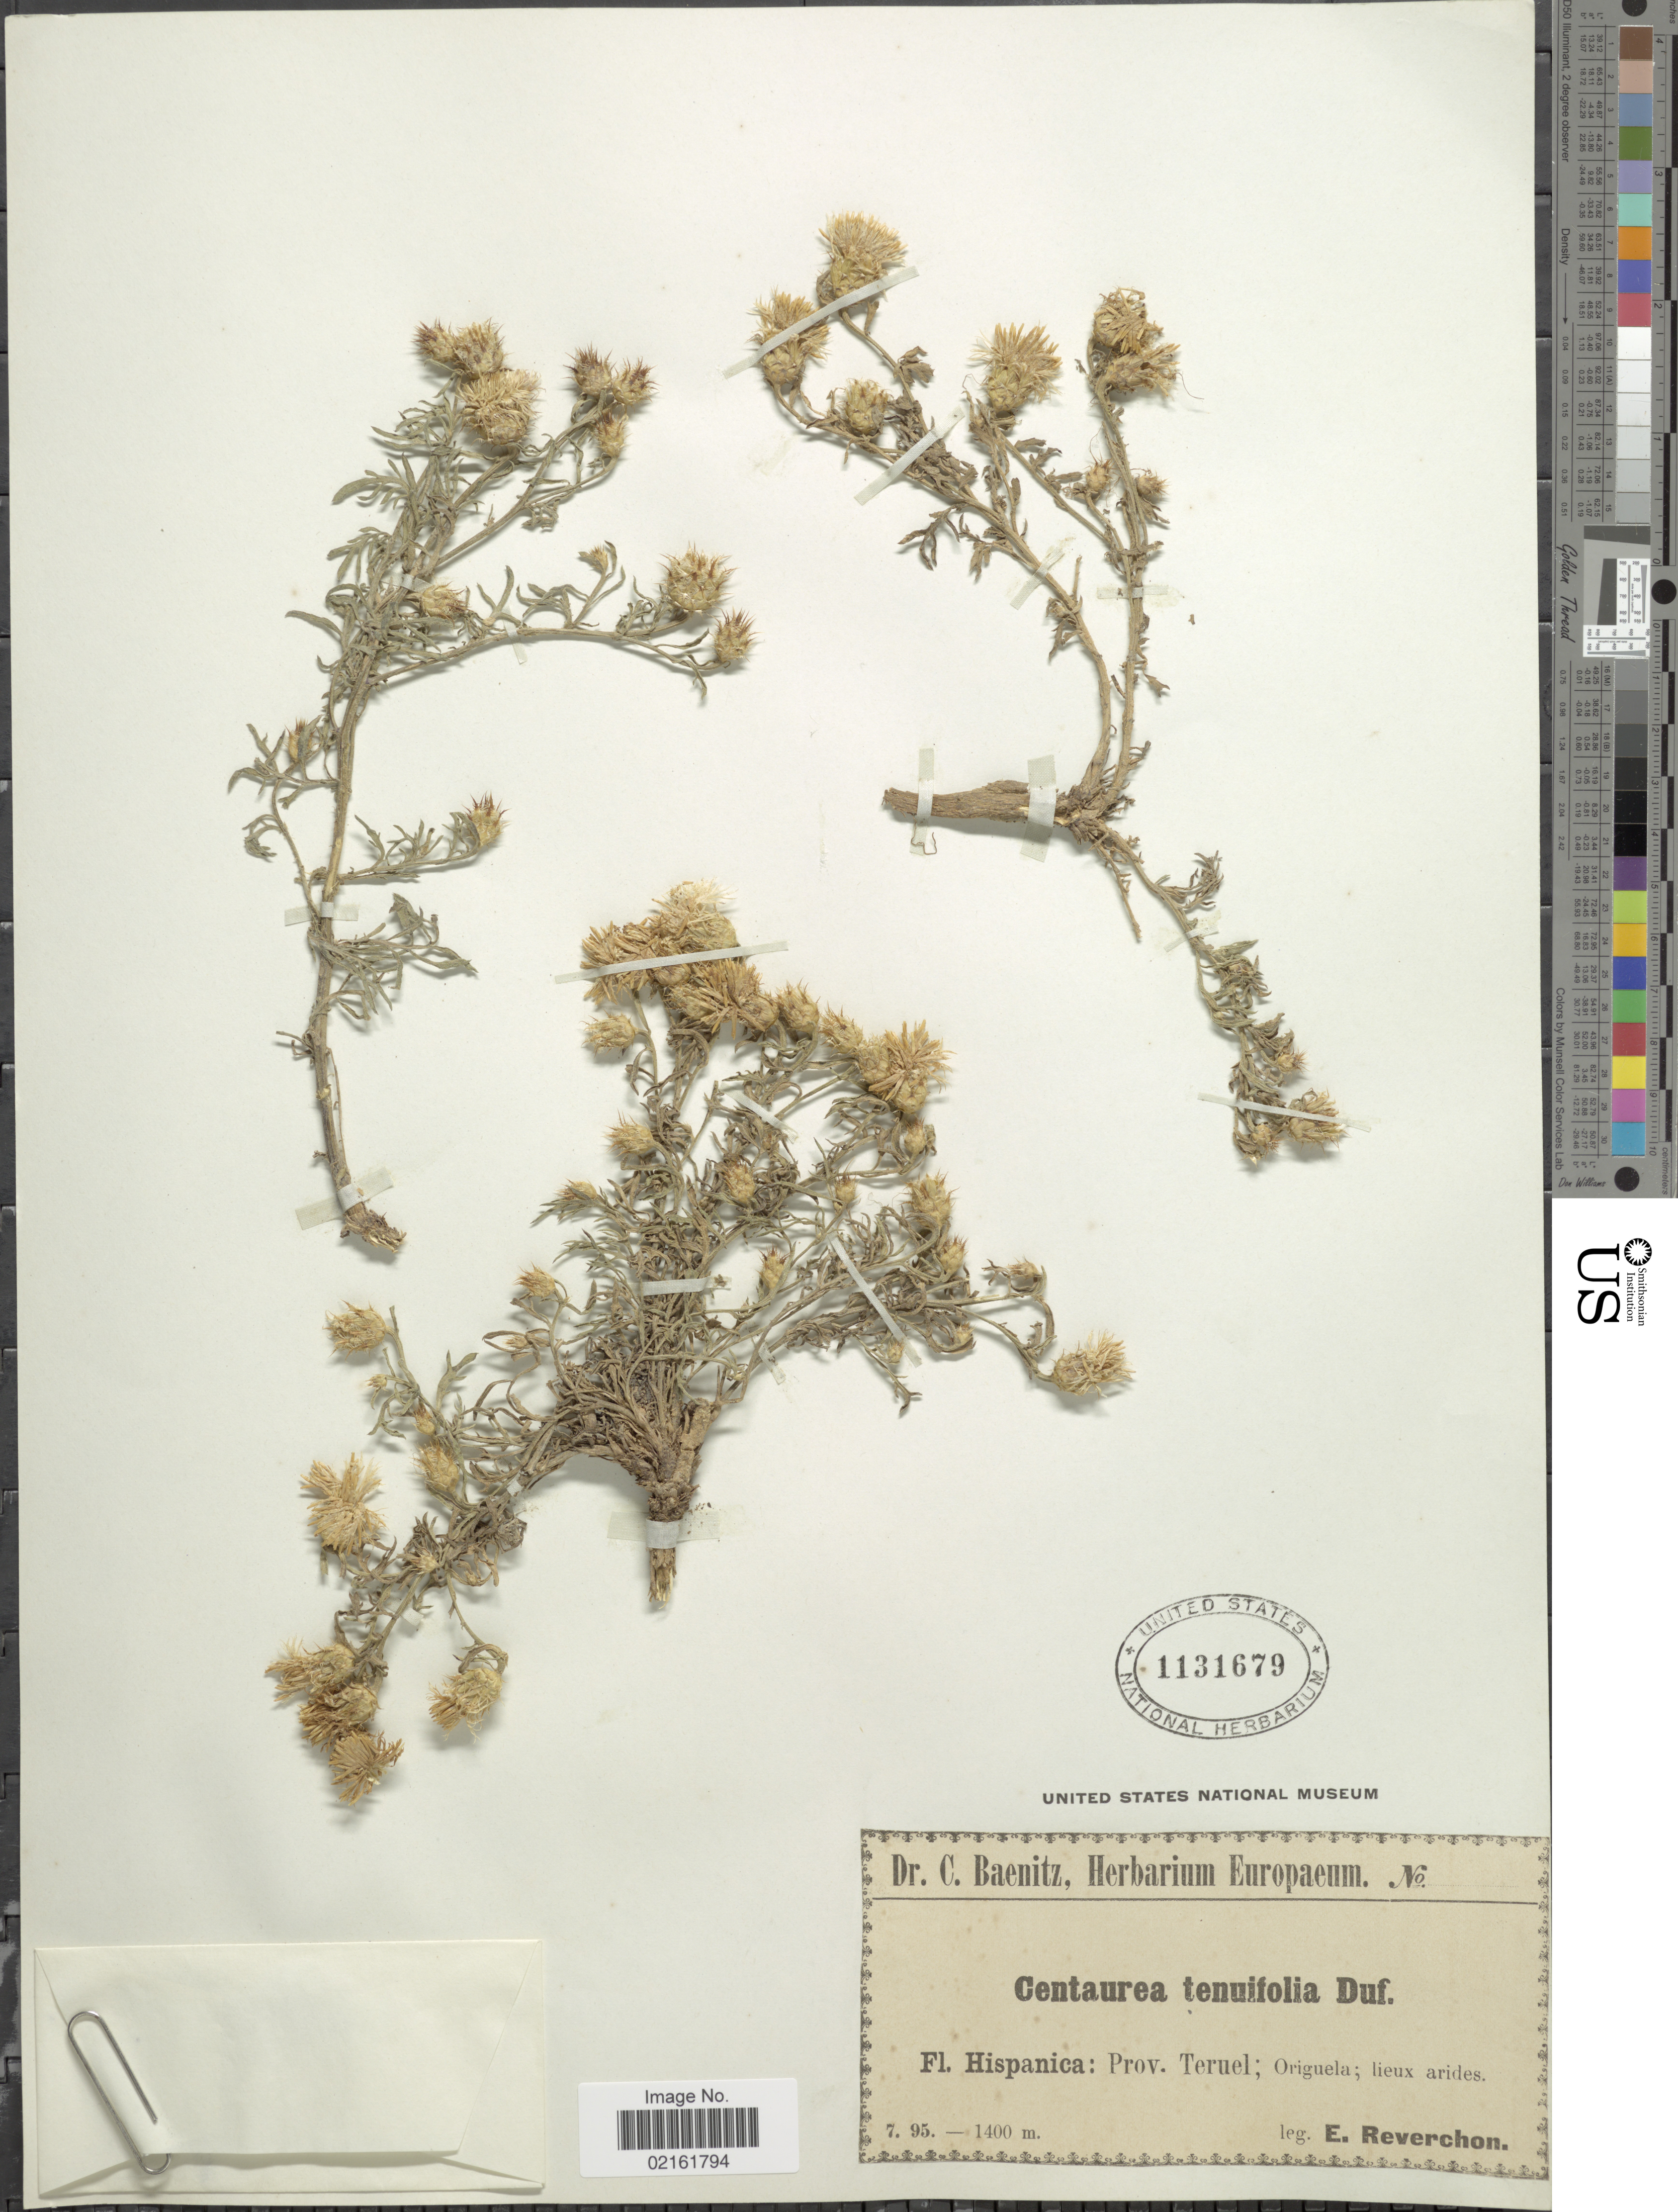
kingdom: Plantae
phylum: Tracheophyta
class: Magnoliopsida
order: Asterales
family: Asteraceae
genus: Centaurea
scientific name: Centaurea resupinata subsp. dufourii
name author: (Dostál) Greuter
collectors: E. Reverchon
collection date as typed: Transcribed d/m/y: /7/95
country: Spain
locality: Hispanica, Prov. Teruel; Origuela; lieux arides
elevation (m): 1400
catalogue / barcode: US 1131679